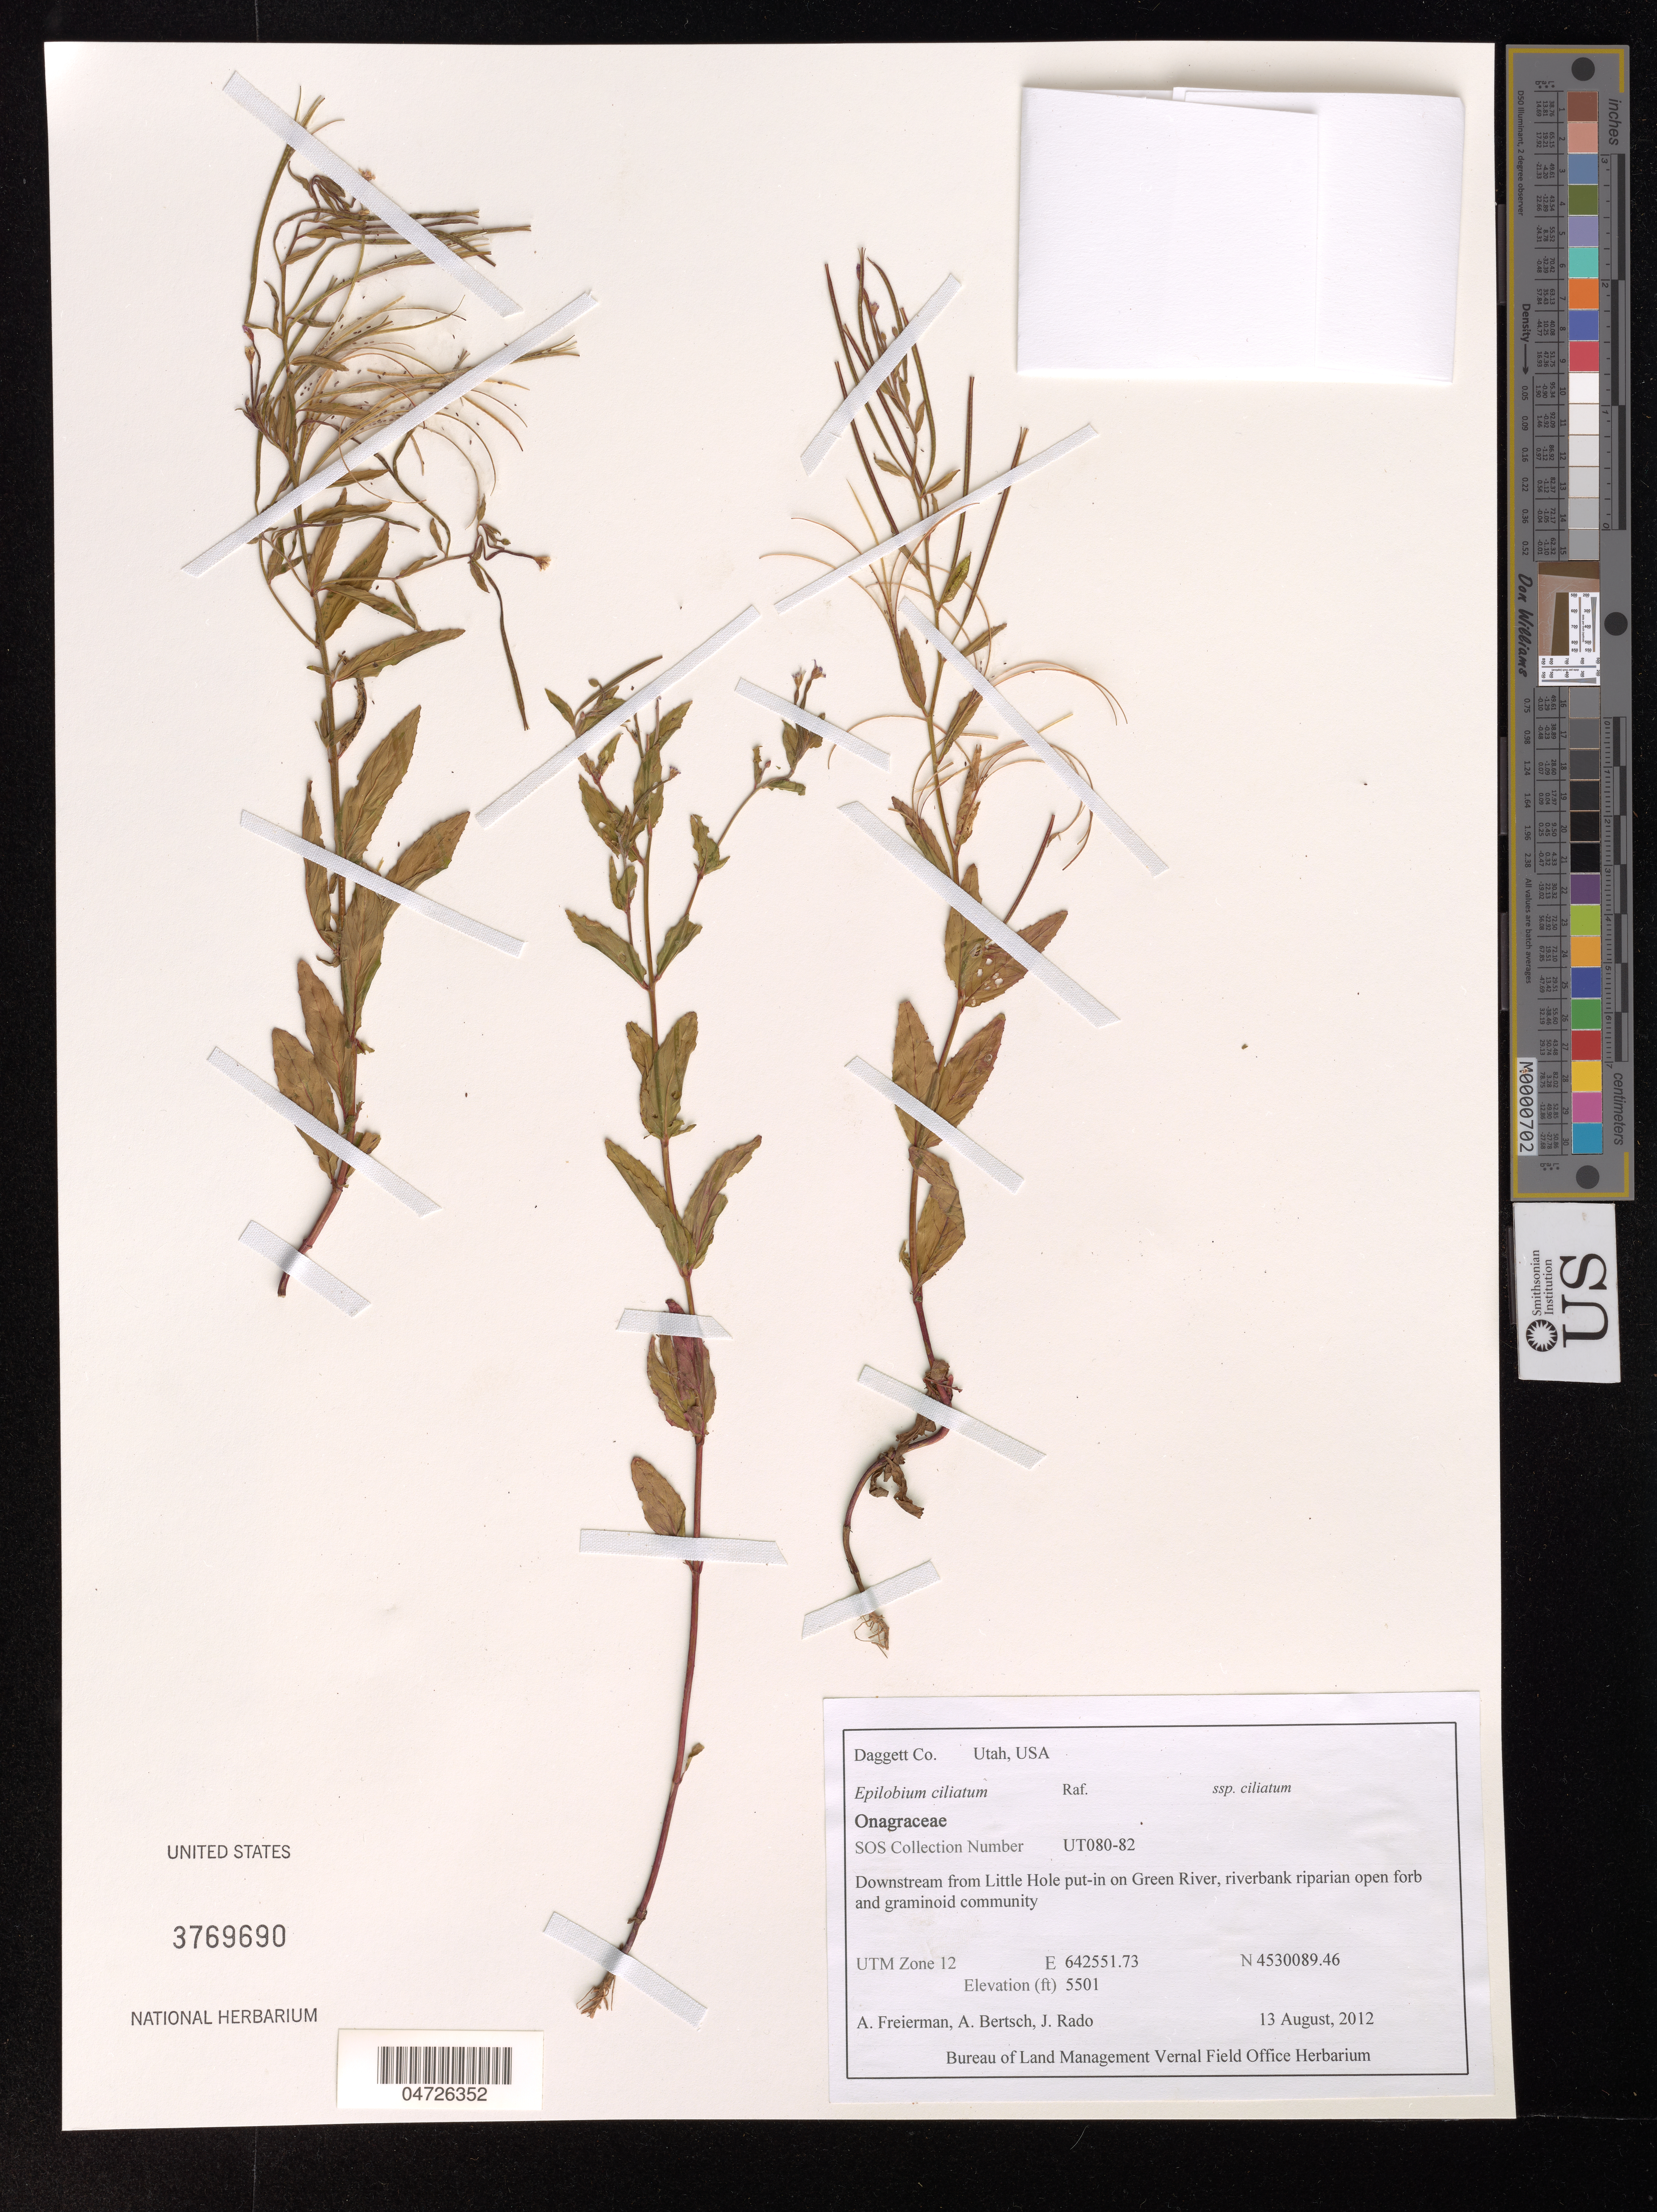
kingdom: Plantae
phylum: Tracheophyta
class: Magnoliopsida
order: Myrtales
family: Onagraceae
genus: Epilobium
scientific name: Epilobium ciliatum subsp. ciliatum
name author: Raf.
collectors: A. Freierman, A. Bertsch & J. Rado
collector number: UT080-82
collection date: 2012-08-13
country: United States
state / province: Utah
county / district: Daggett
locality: Daggett Co. Downstream from Little Hole put-in on Green River. UTM Zone 12.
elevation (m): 1677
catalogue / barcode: US 3769690